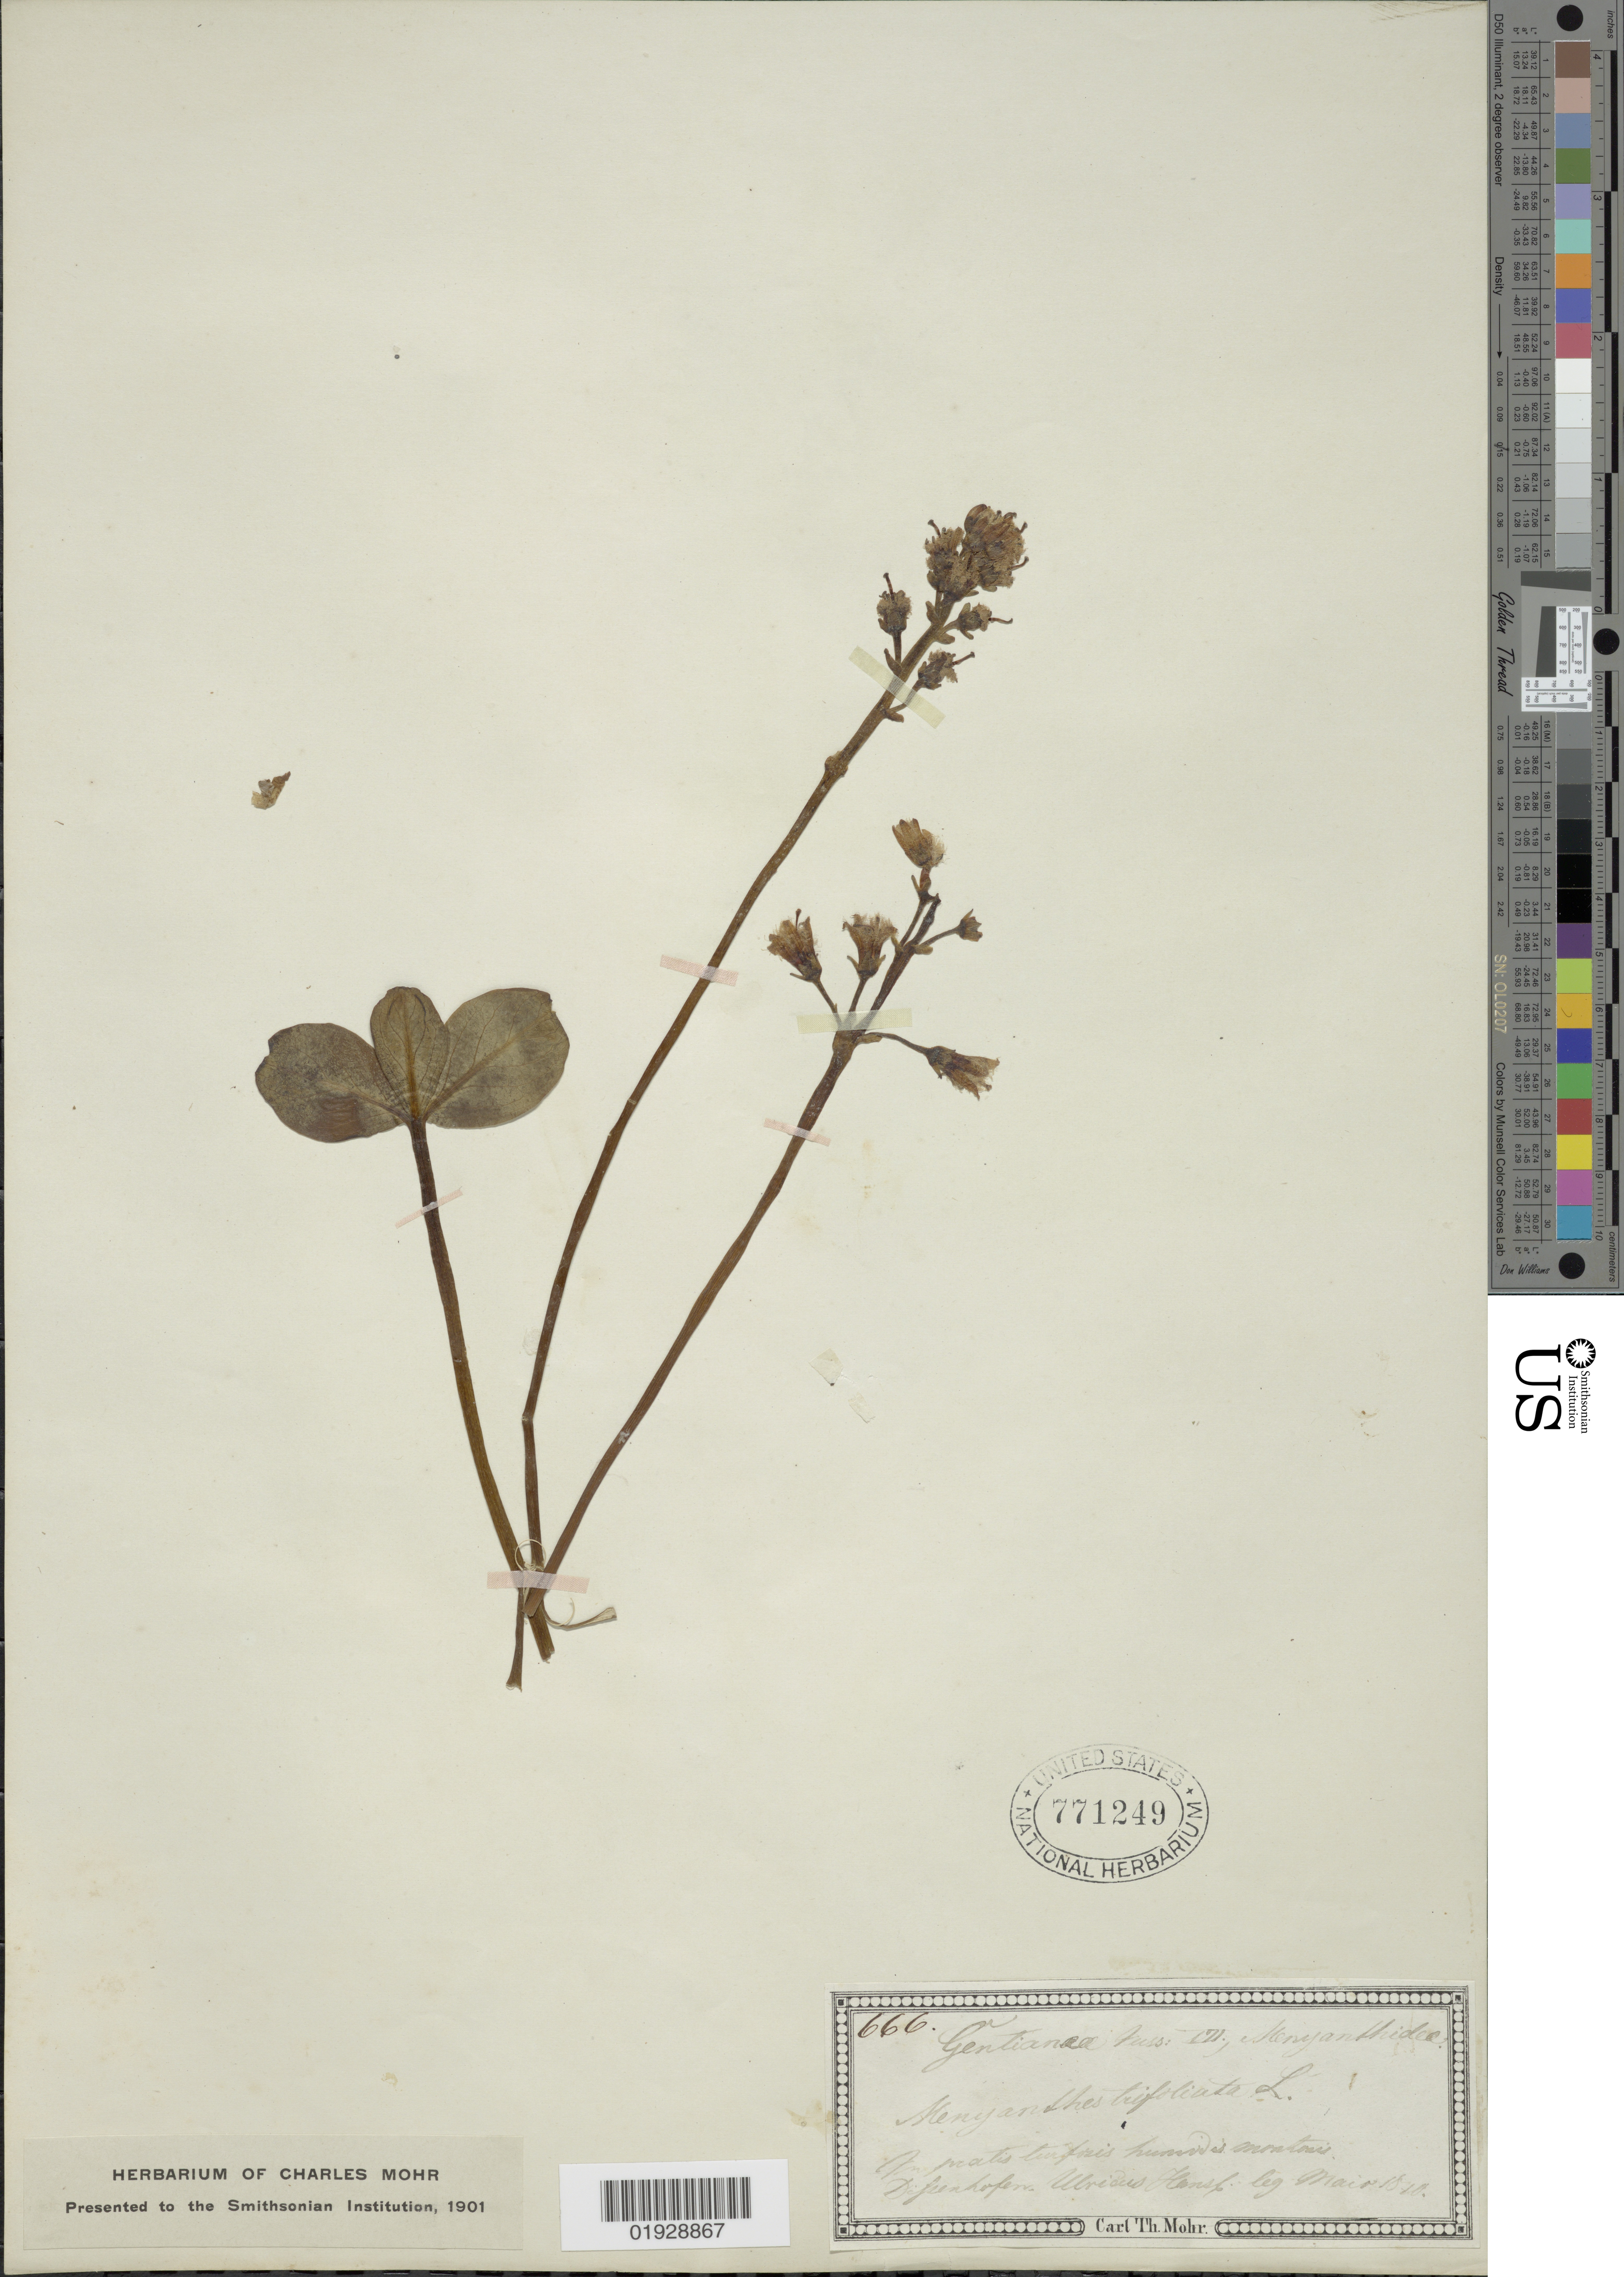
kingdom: Plantae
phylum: Tracheophyta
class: Magnoliopsida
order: Asterales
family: Menyanthaceae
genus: Menyanthes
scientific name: Menyanthes trifoliata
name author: L.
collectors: U. Hans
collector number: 666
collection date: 1810-05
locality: Difunhofen [interpreted]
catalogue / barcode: US 771249